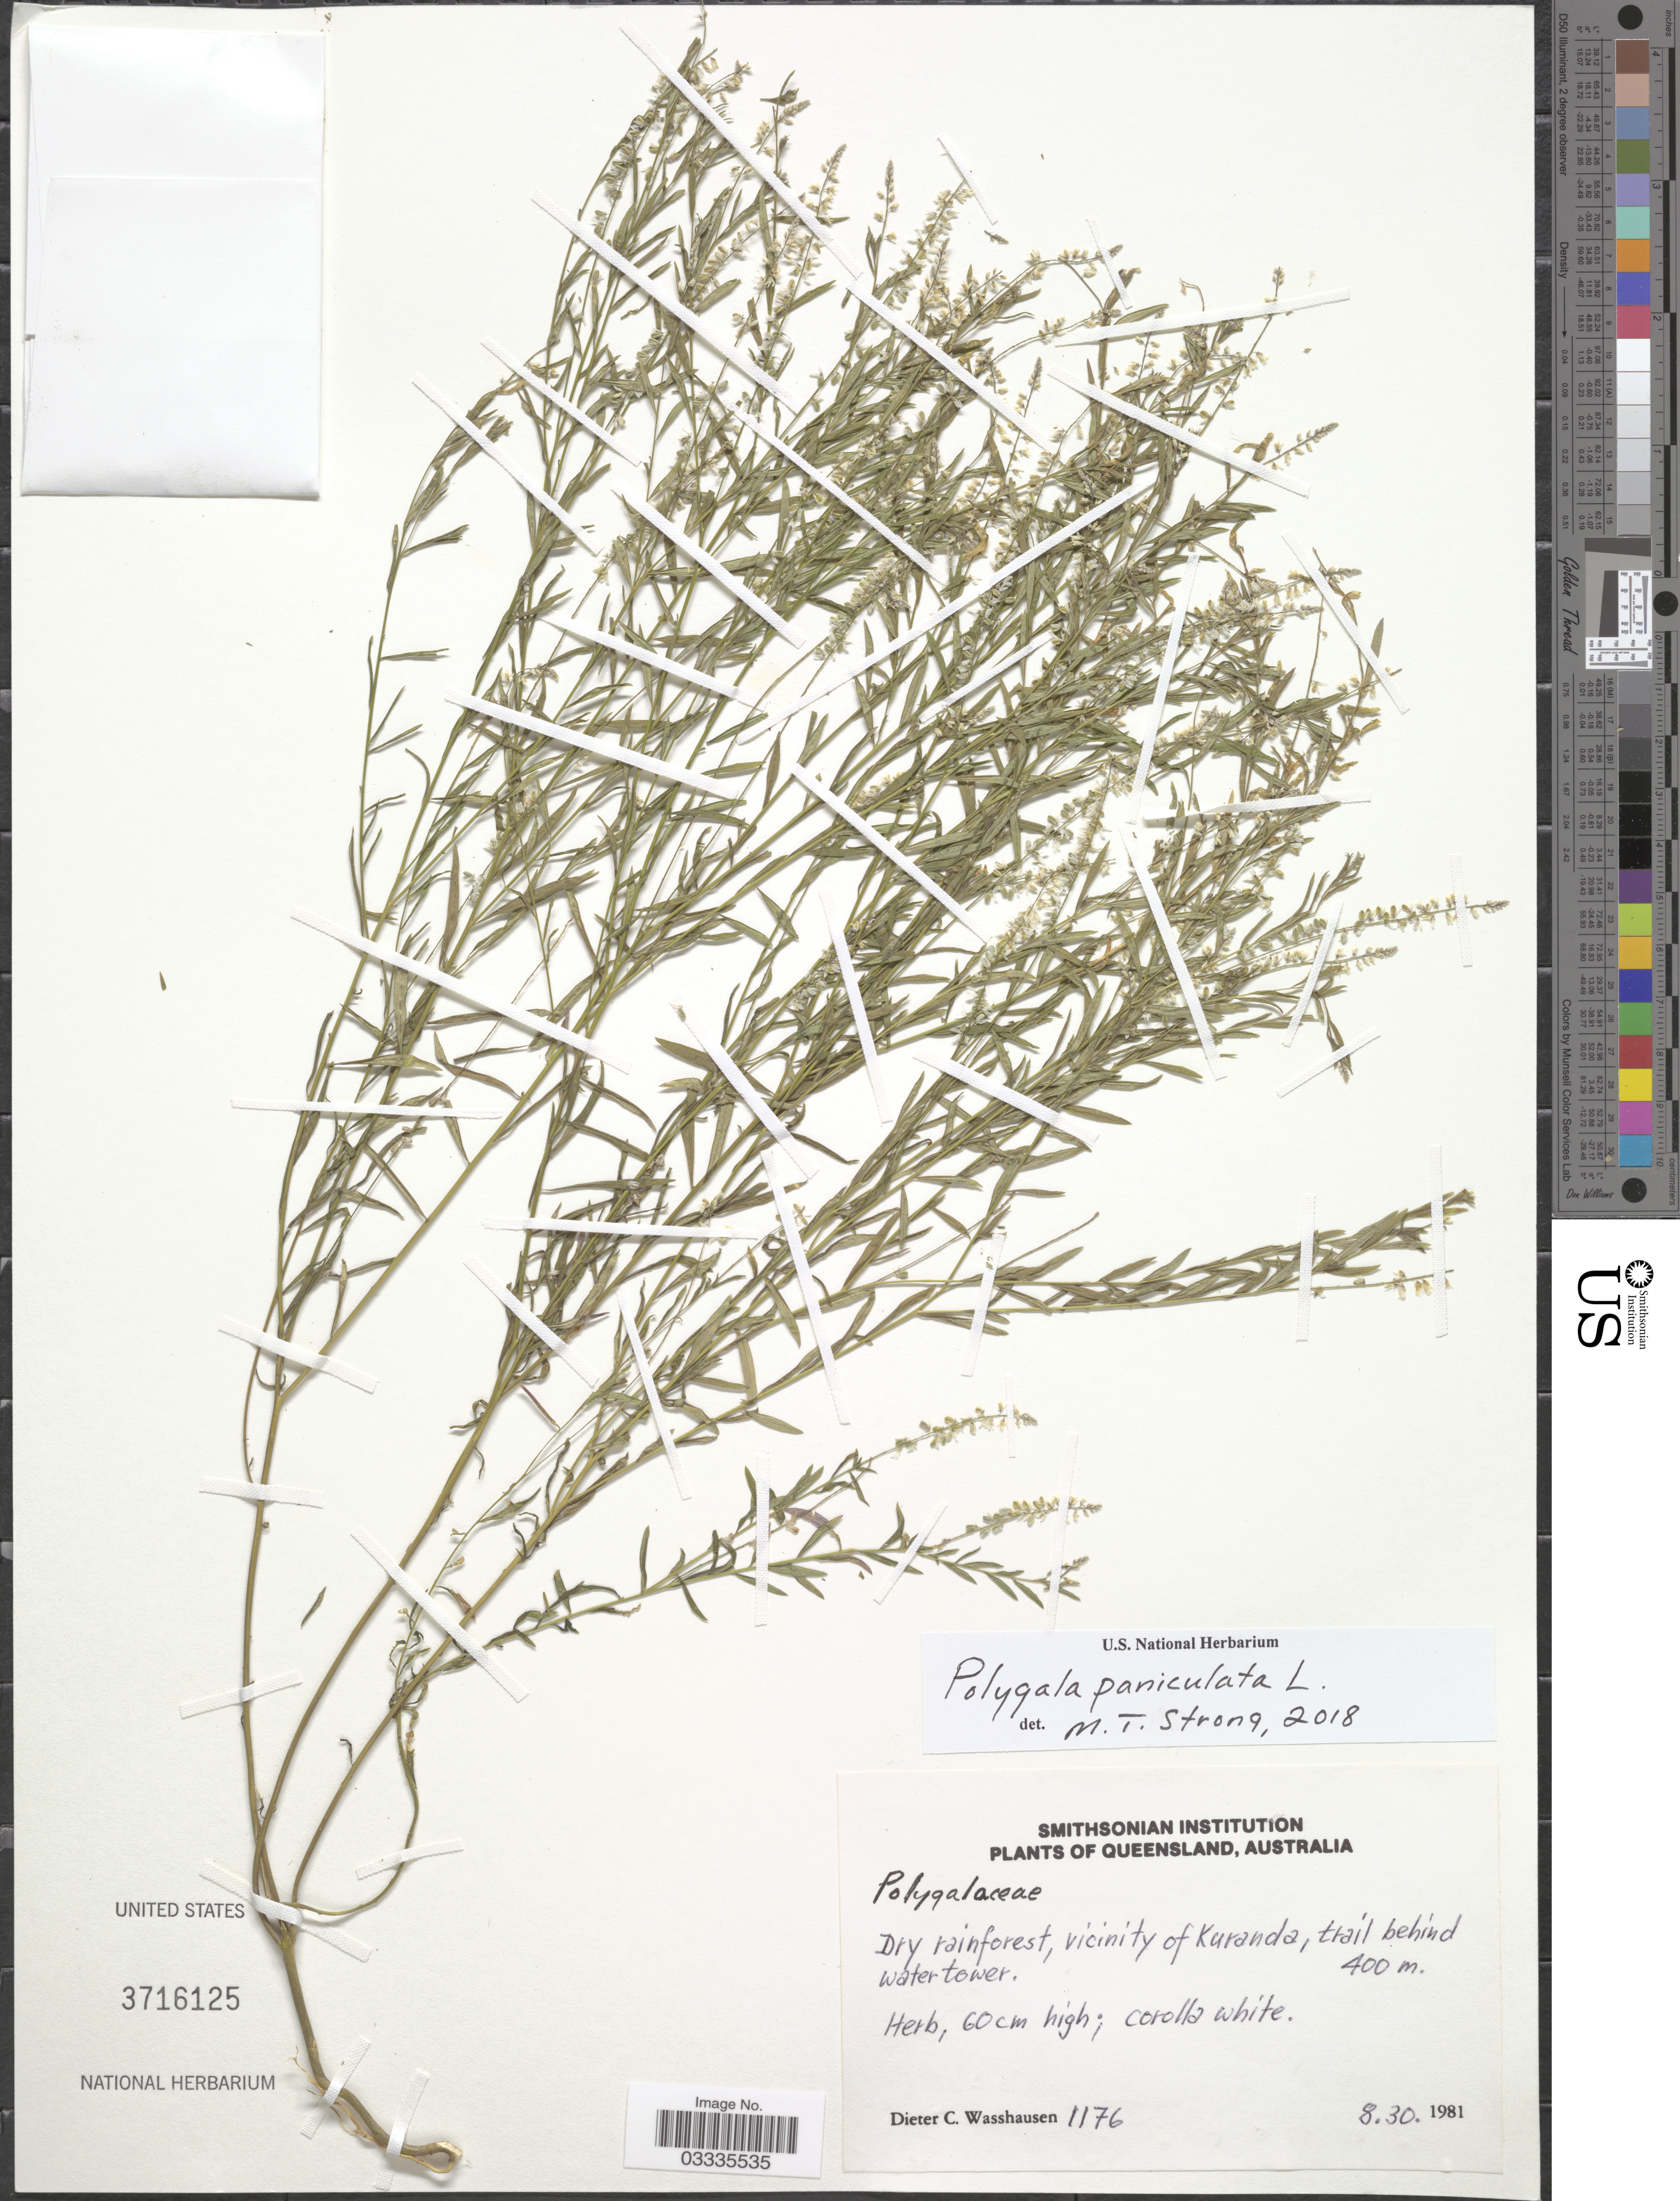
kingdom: Plantae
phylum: Tracheophyta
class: Magnoliopsida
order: Fabales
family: Polygalaceae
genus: Polygala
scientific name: Polygala paniculata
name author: L.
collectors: D. C. Wasshausen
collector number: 1176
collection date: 1981-08-30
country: Australia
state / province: Queensland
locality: Dry rainforest, vicinity of Kuranda, trail behind water tower.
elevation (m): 400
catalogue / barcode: US 3716125